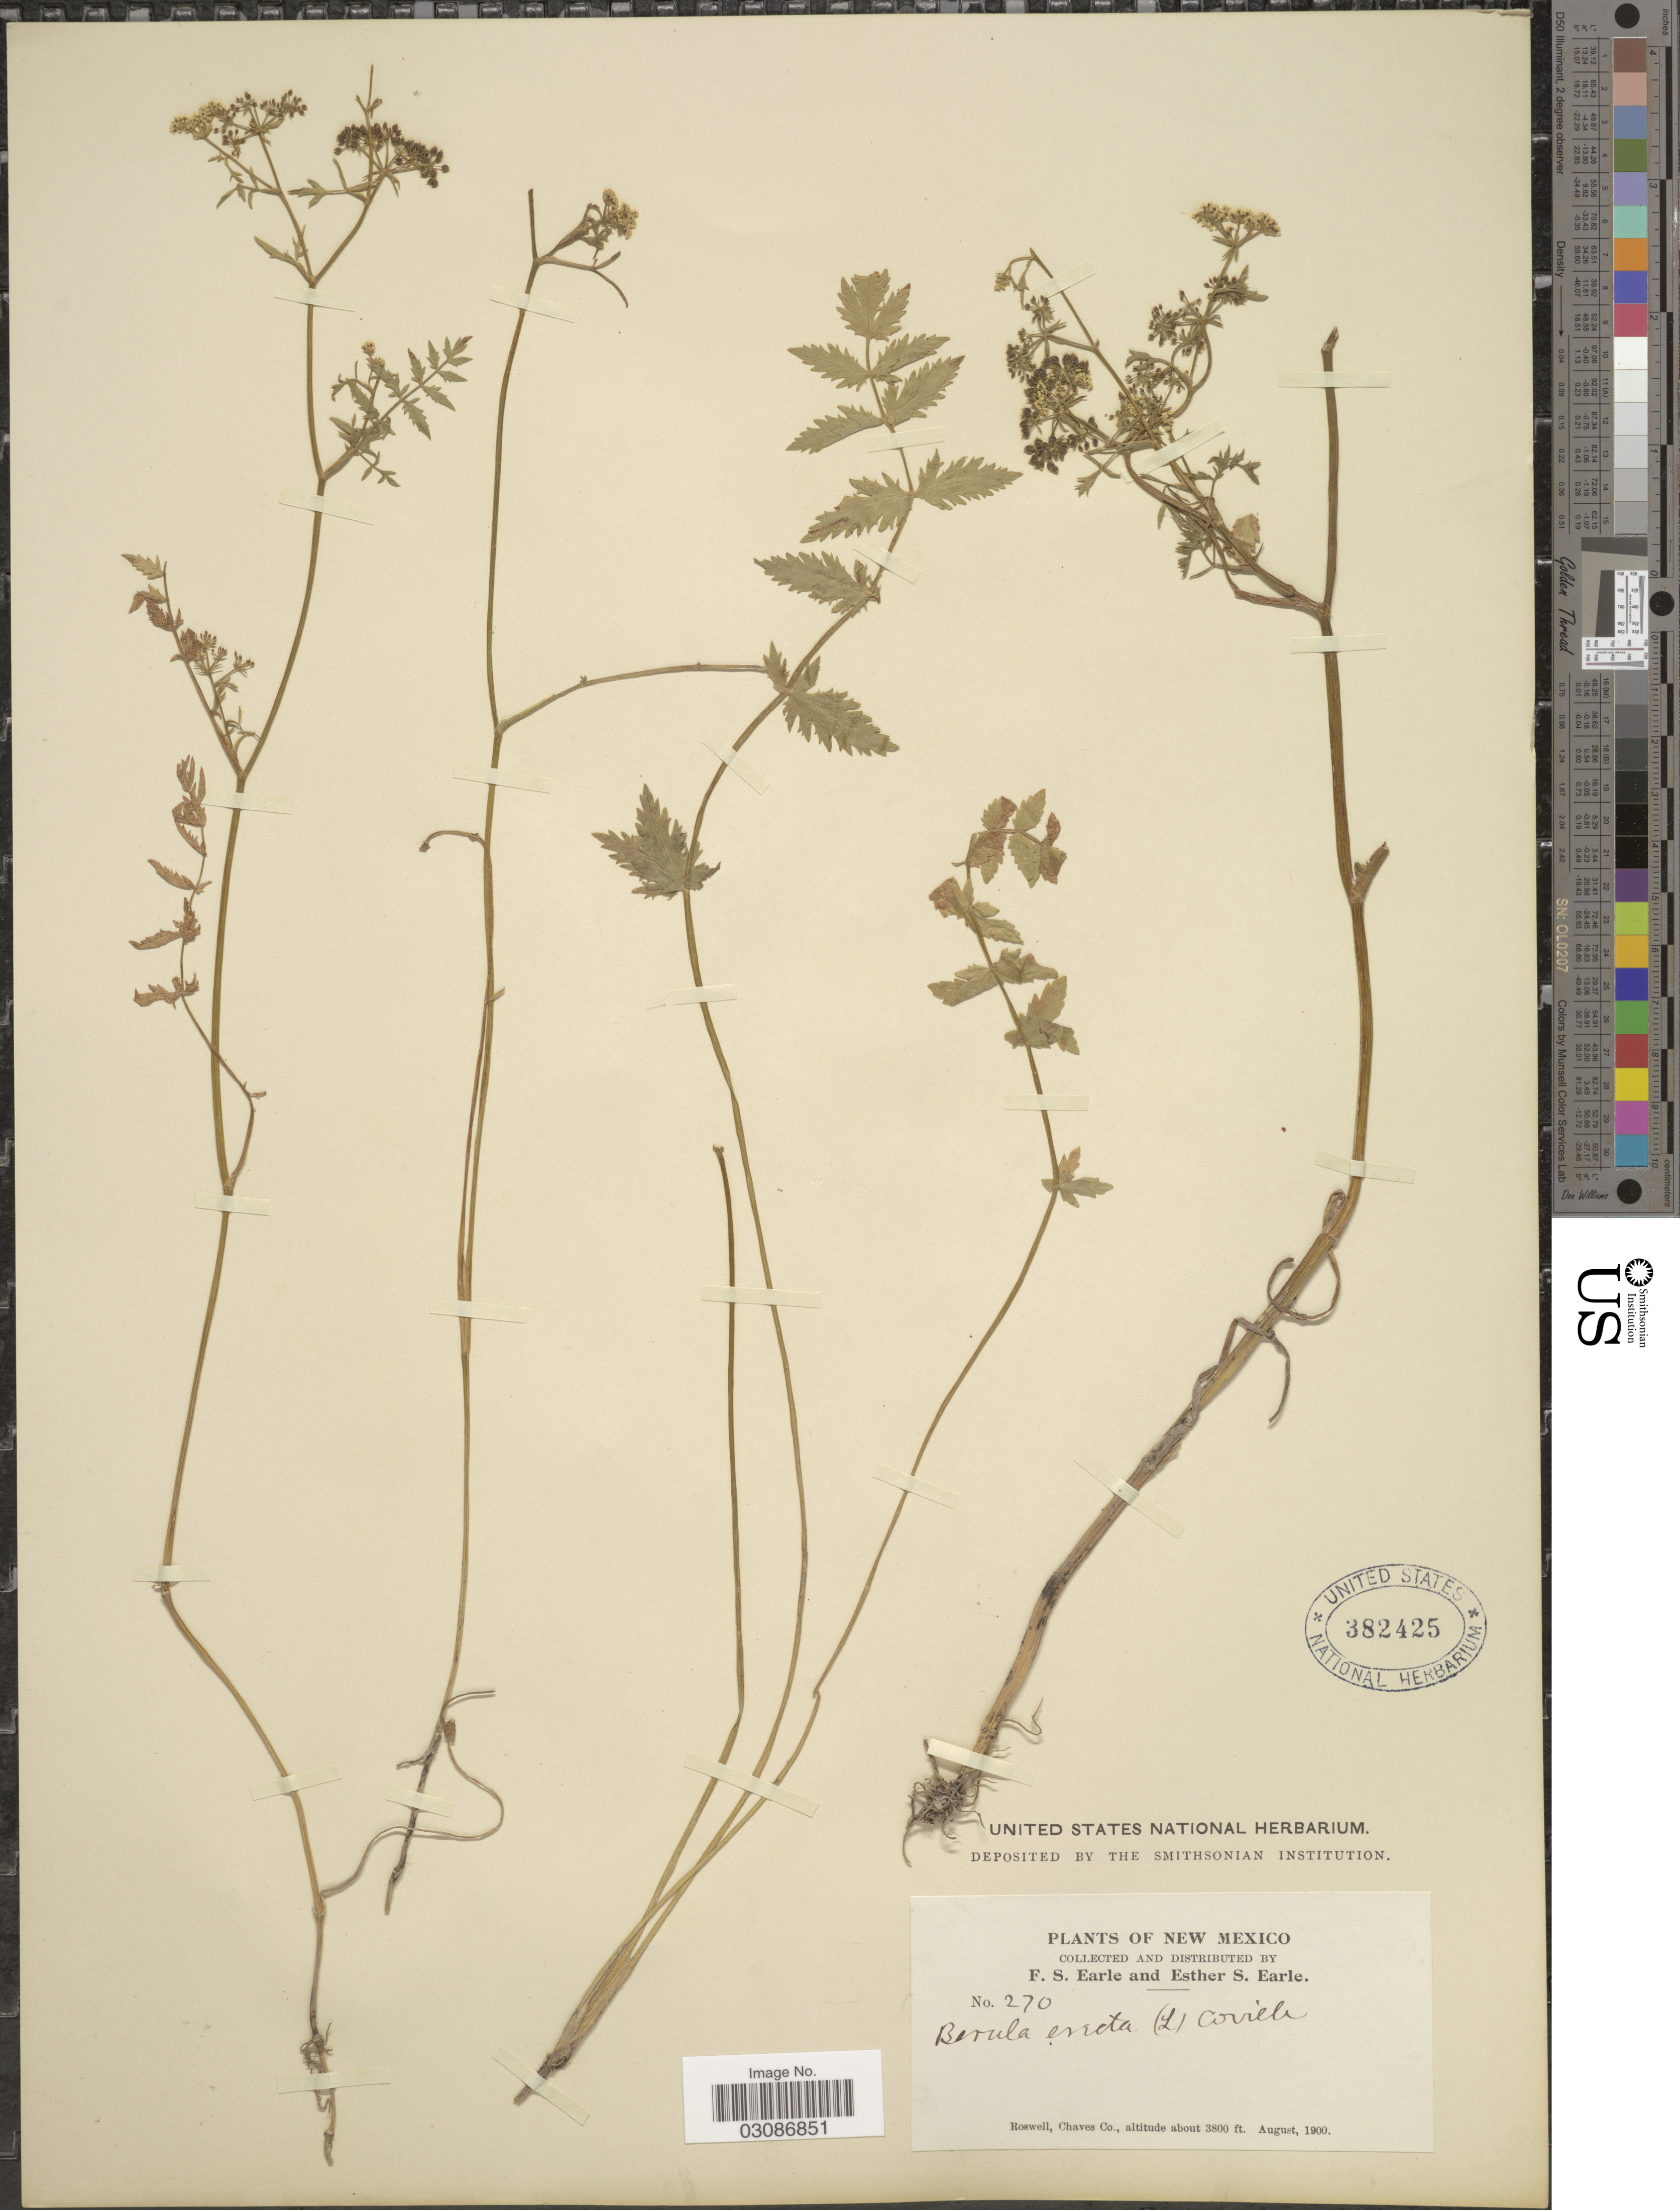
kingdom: Plantae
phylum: Tracheophyta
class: Magnoliopsida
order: Apiales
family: Apiaceae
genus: Berula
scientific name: Berula erecta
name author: (Huds.) Coville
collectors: F. S. Earle & E. S. Earle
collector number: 270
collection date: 1900-08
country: United States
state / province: New Mexico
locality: Roswell, Chaves Co.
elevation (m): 1158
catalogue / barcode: US 382425